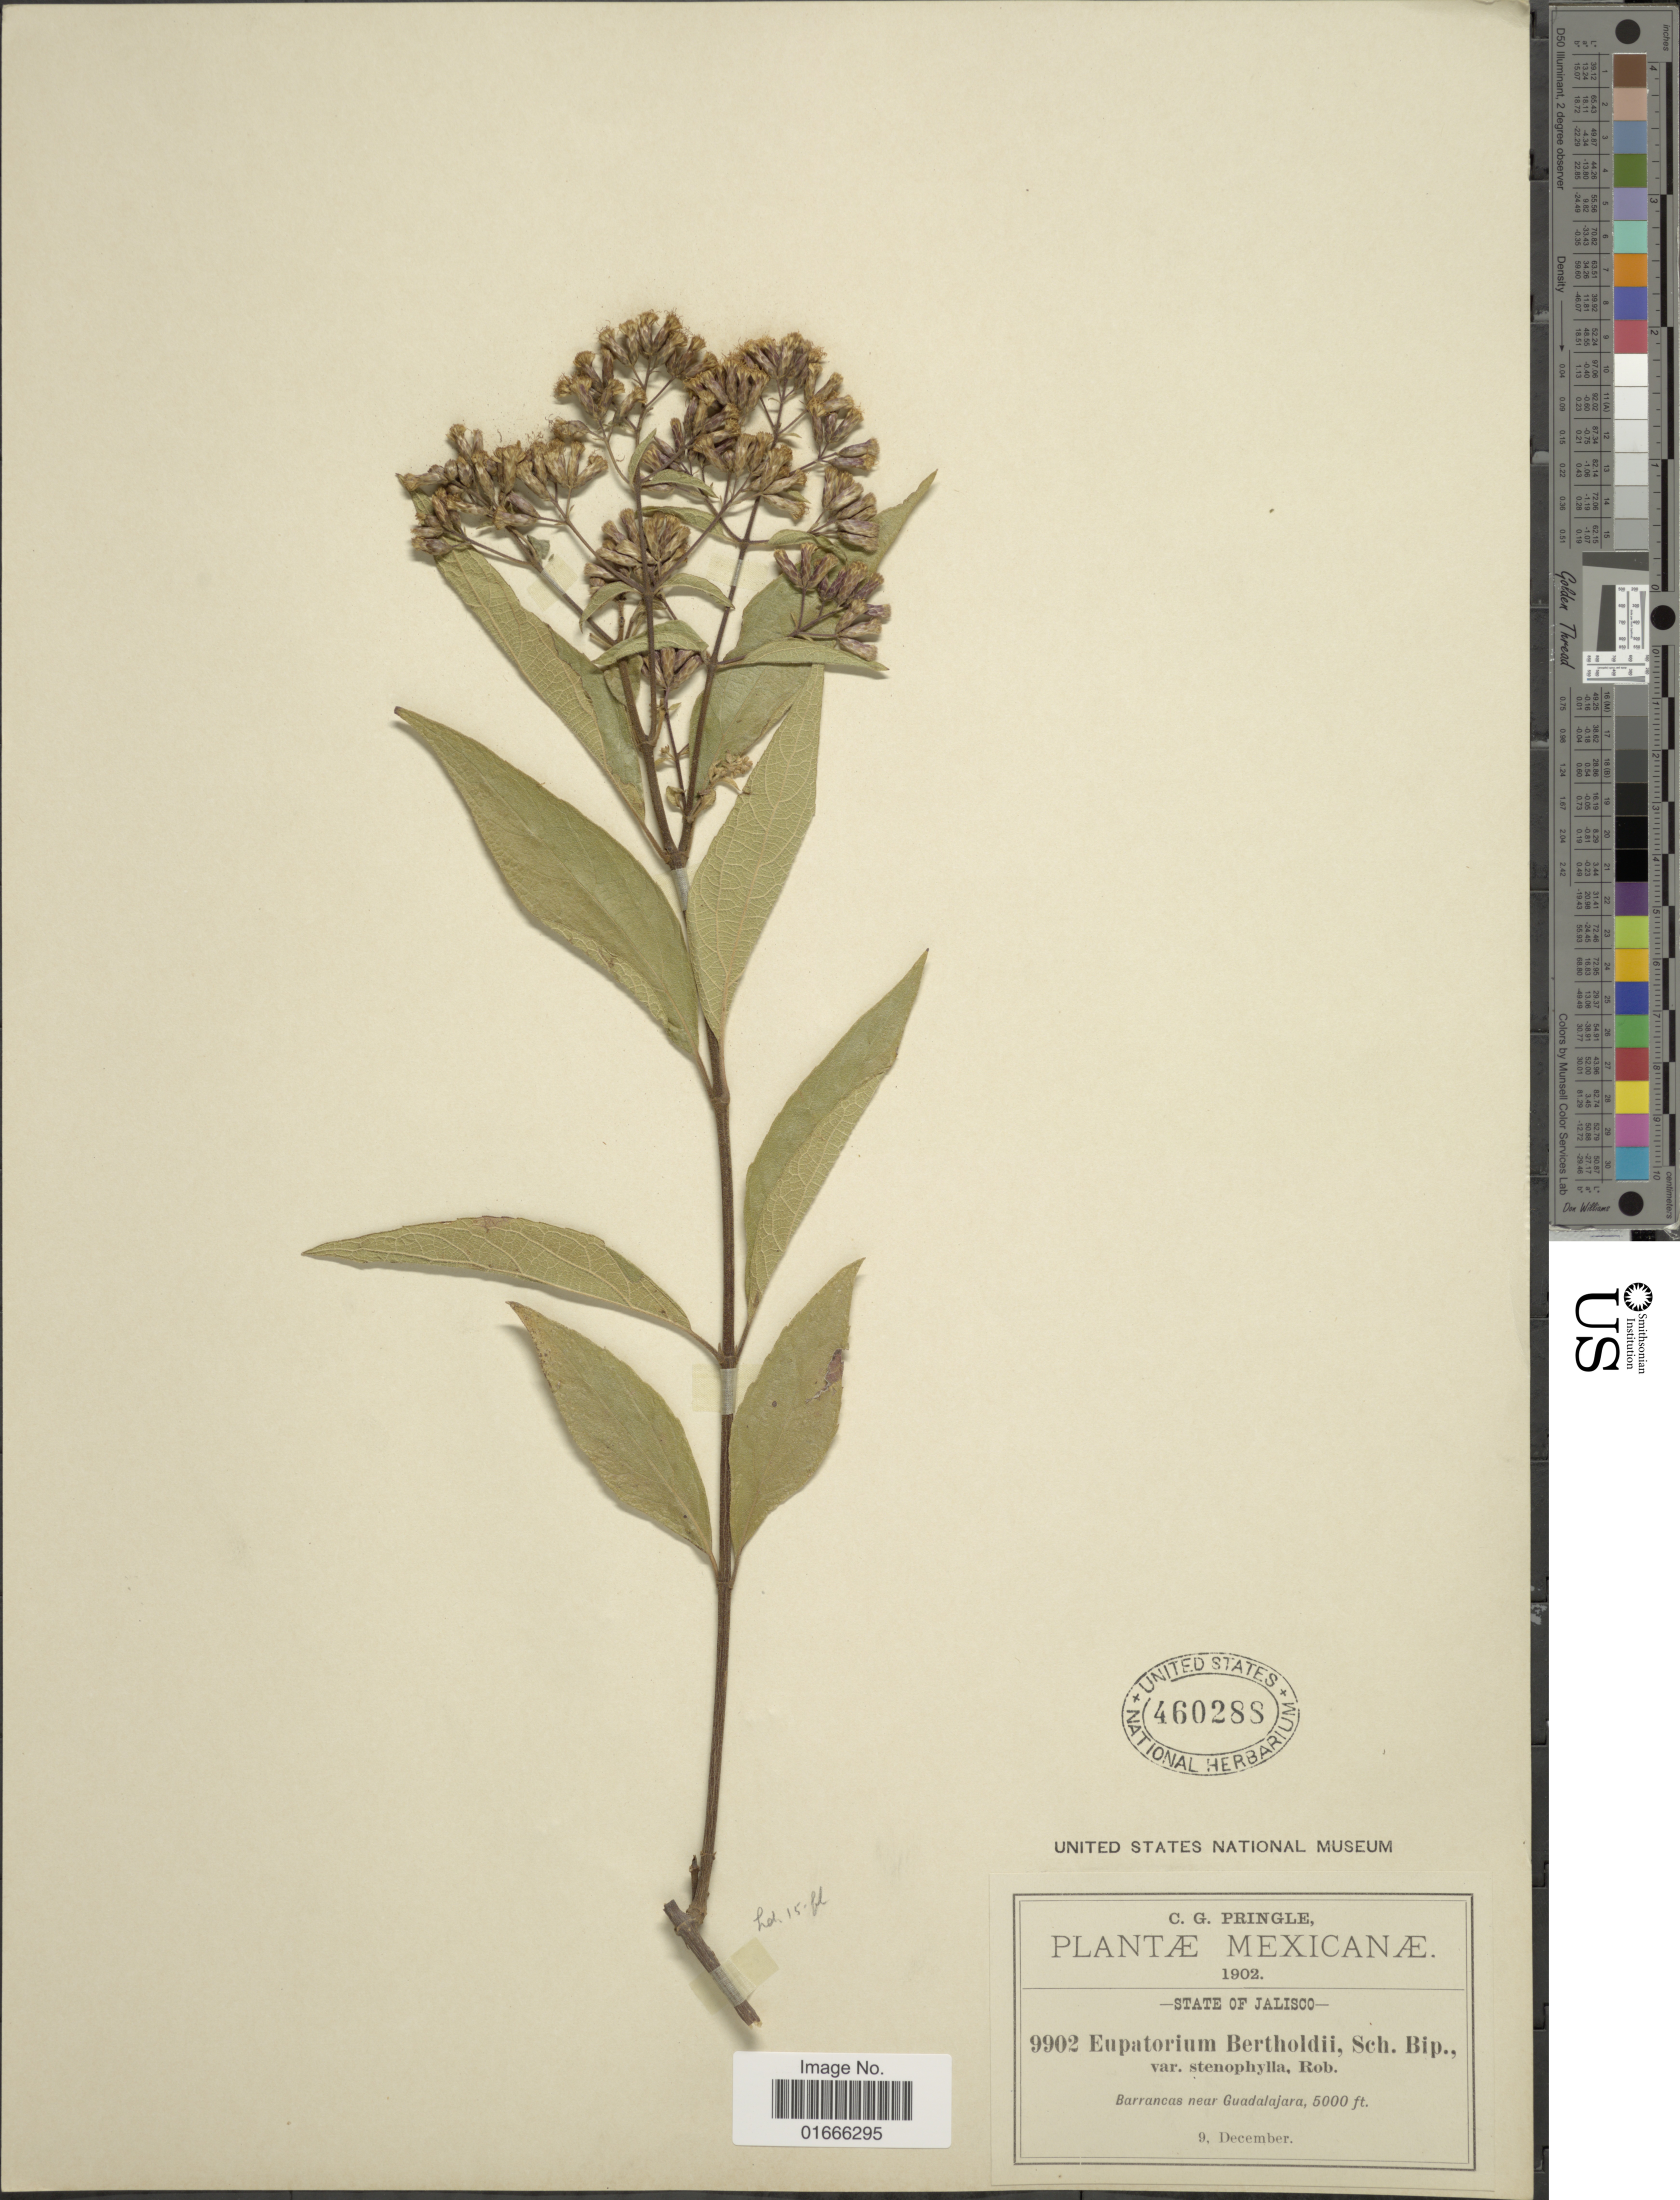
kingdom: Plantae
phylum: Tracheophyta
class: Magnoliopsida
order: Asterales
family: Asteraceae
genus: Chromolaena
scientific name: Chromolaena ovaliflora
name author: (Hook.) R.M. King & H. Rob.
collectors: C. G. Pringle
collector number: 9902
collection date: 1902-12-09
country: Mexico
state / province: Jalisco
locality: State of Jalisco, Barrancas near Guadalajara.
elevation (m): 1524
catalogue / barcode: US 460288